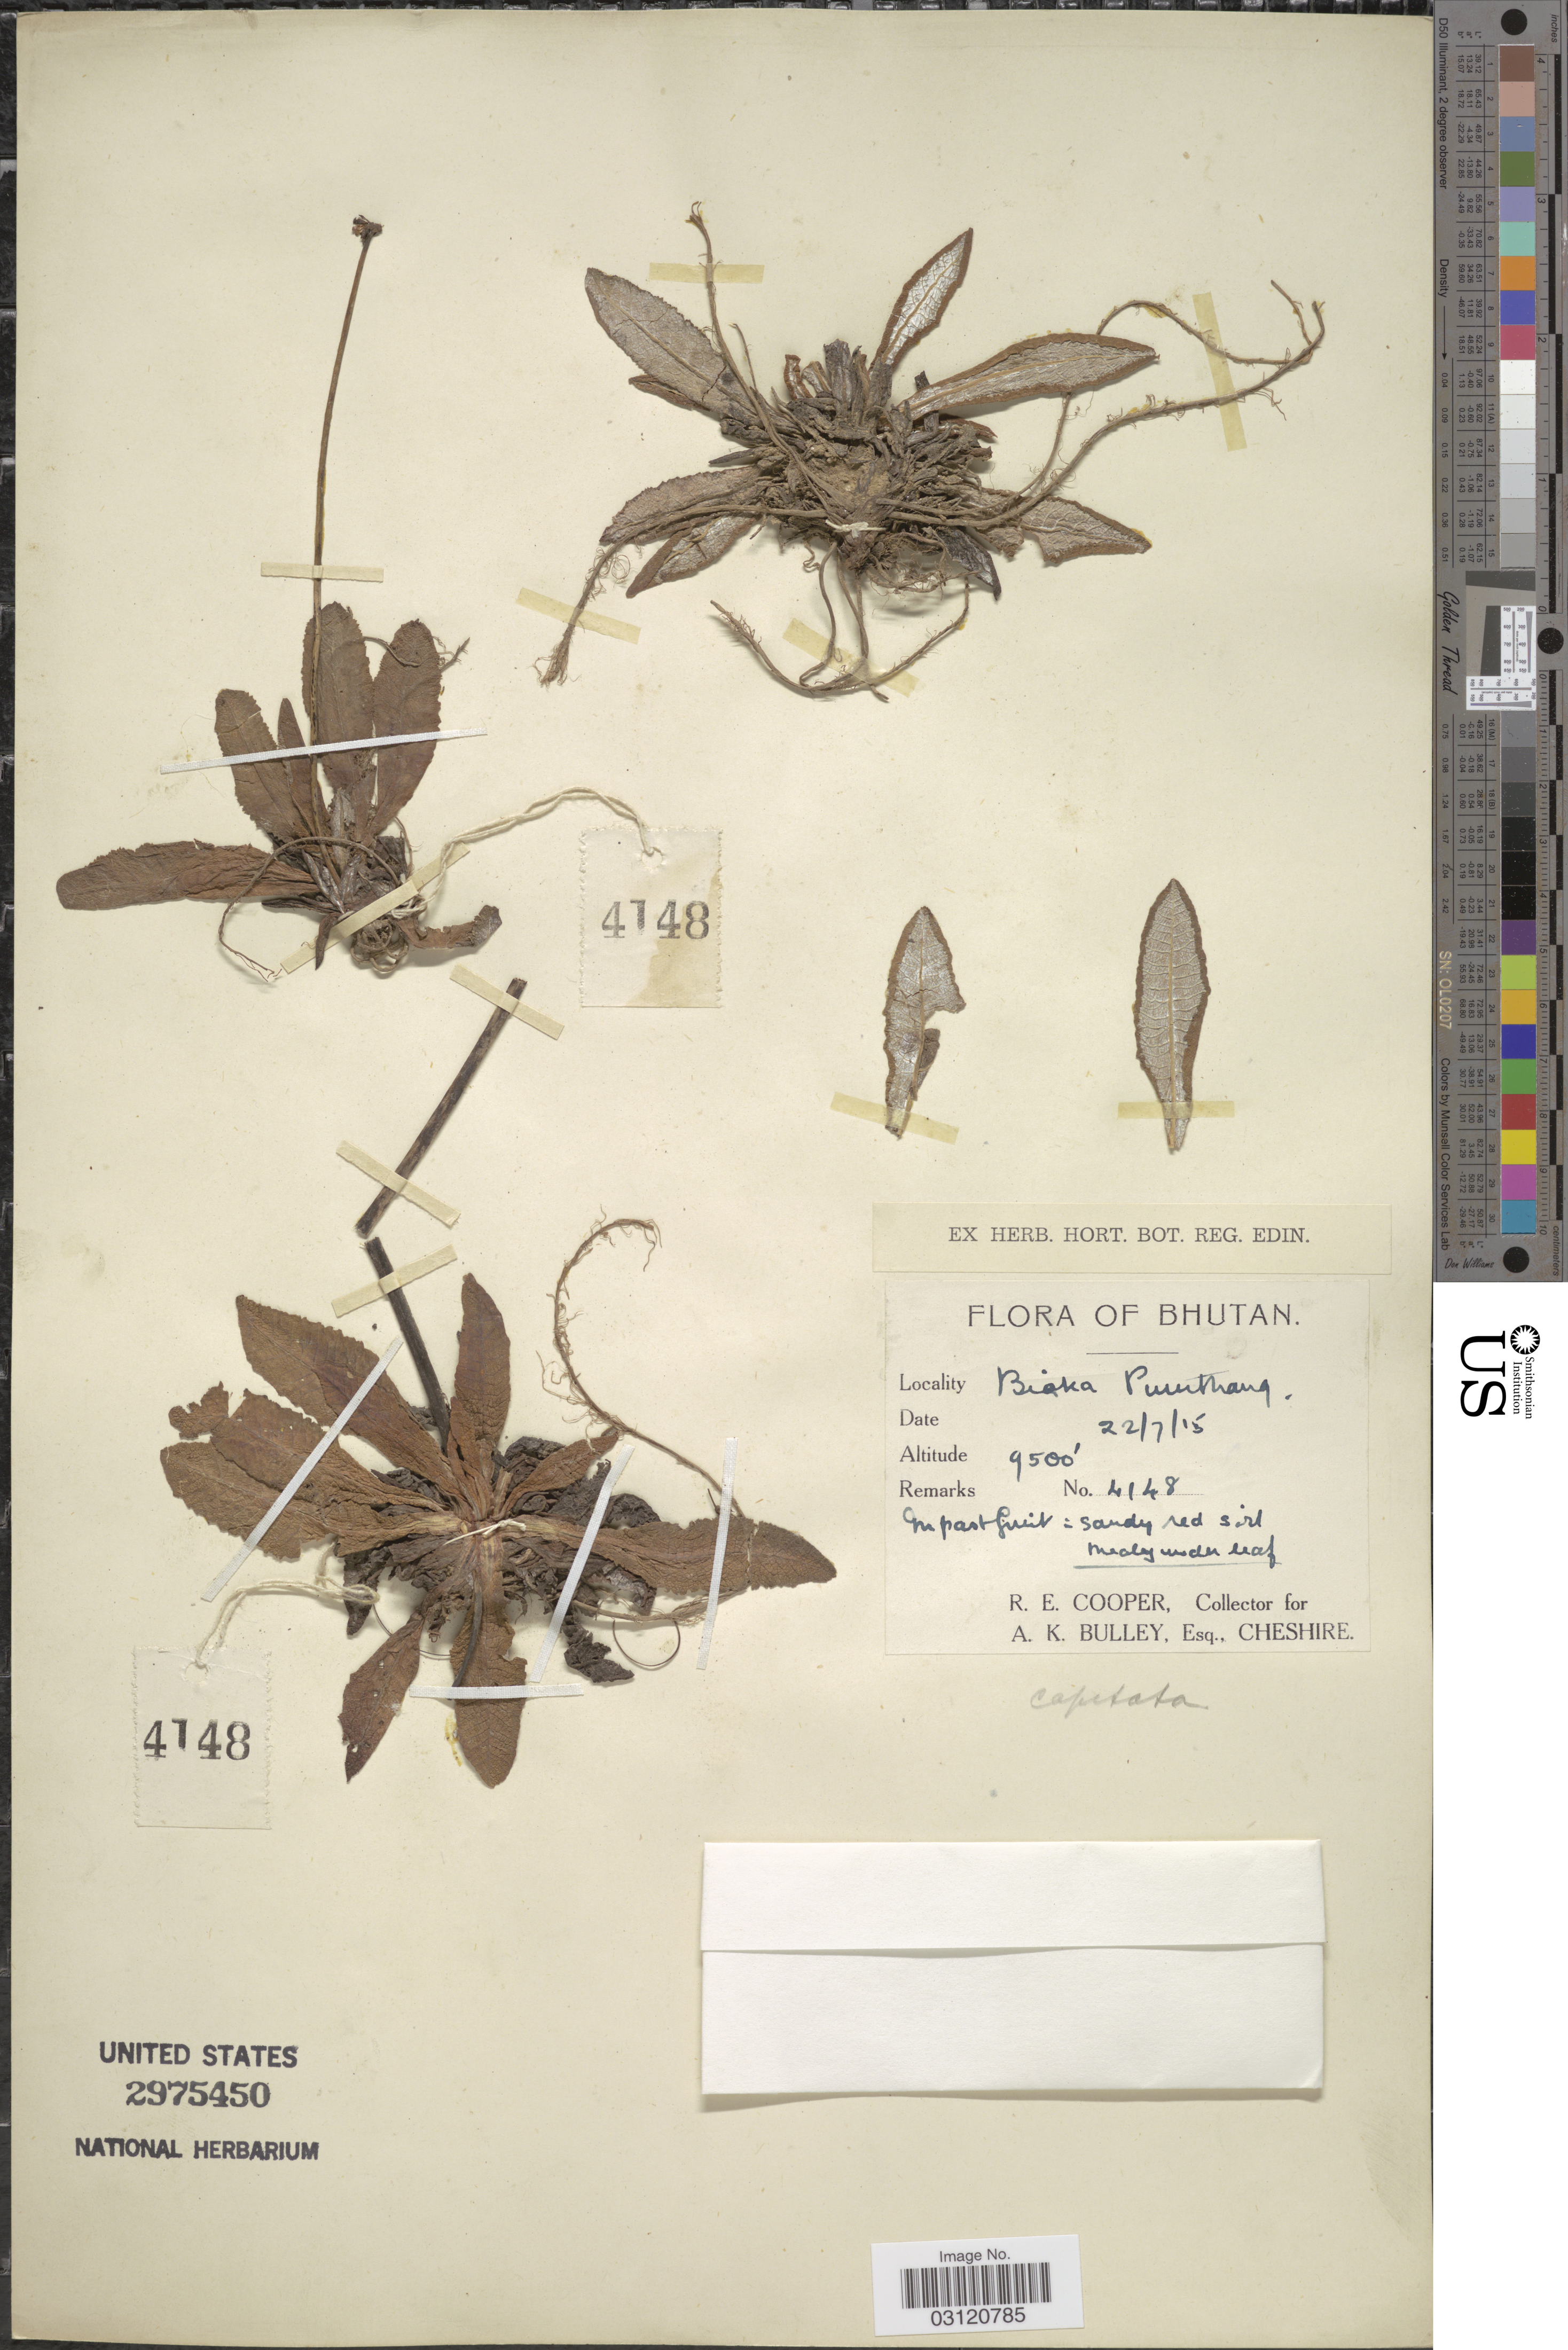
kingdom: Plantae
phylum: Tracheophyta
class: Magnoliopsida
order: Ericales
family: Primulaceae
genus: Primula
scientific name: Primula capitata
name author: Hook.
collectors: R. E. Cooper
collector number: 4148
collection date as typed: Transcribed d/m/y: 22/7/15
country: Bhutan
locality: Biaka Pumthang.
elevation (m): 2896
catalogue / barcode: US 2975450